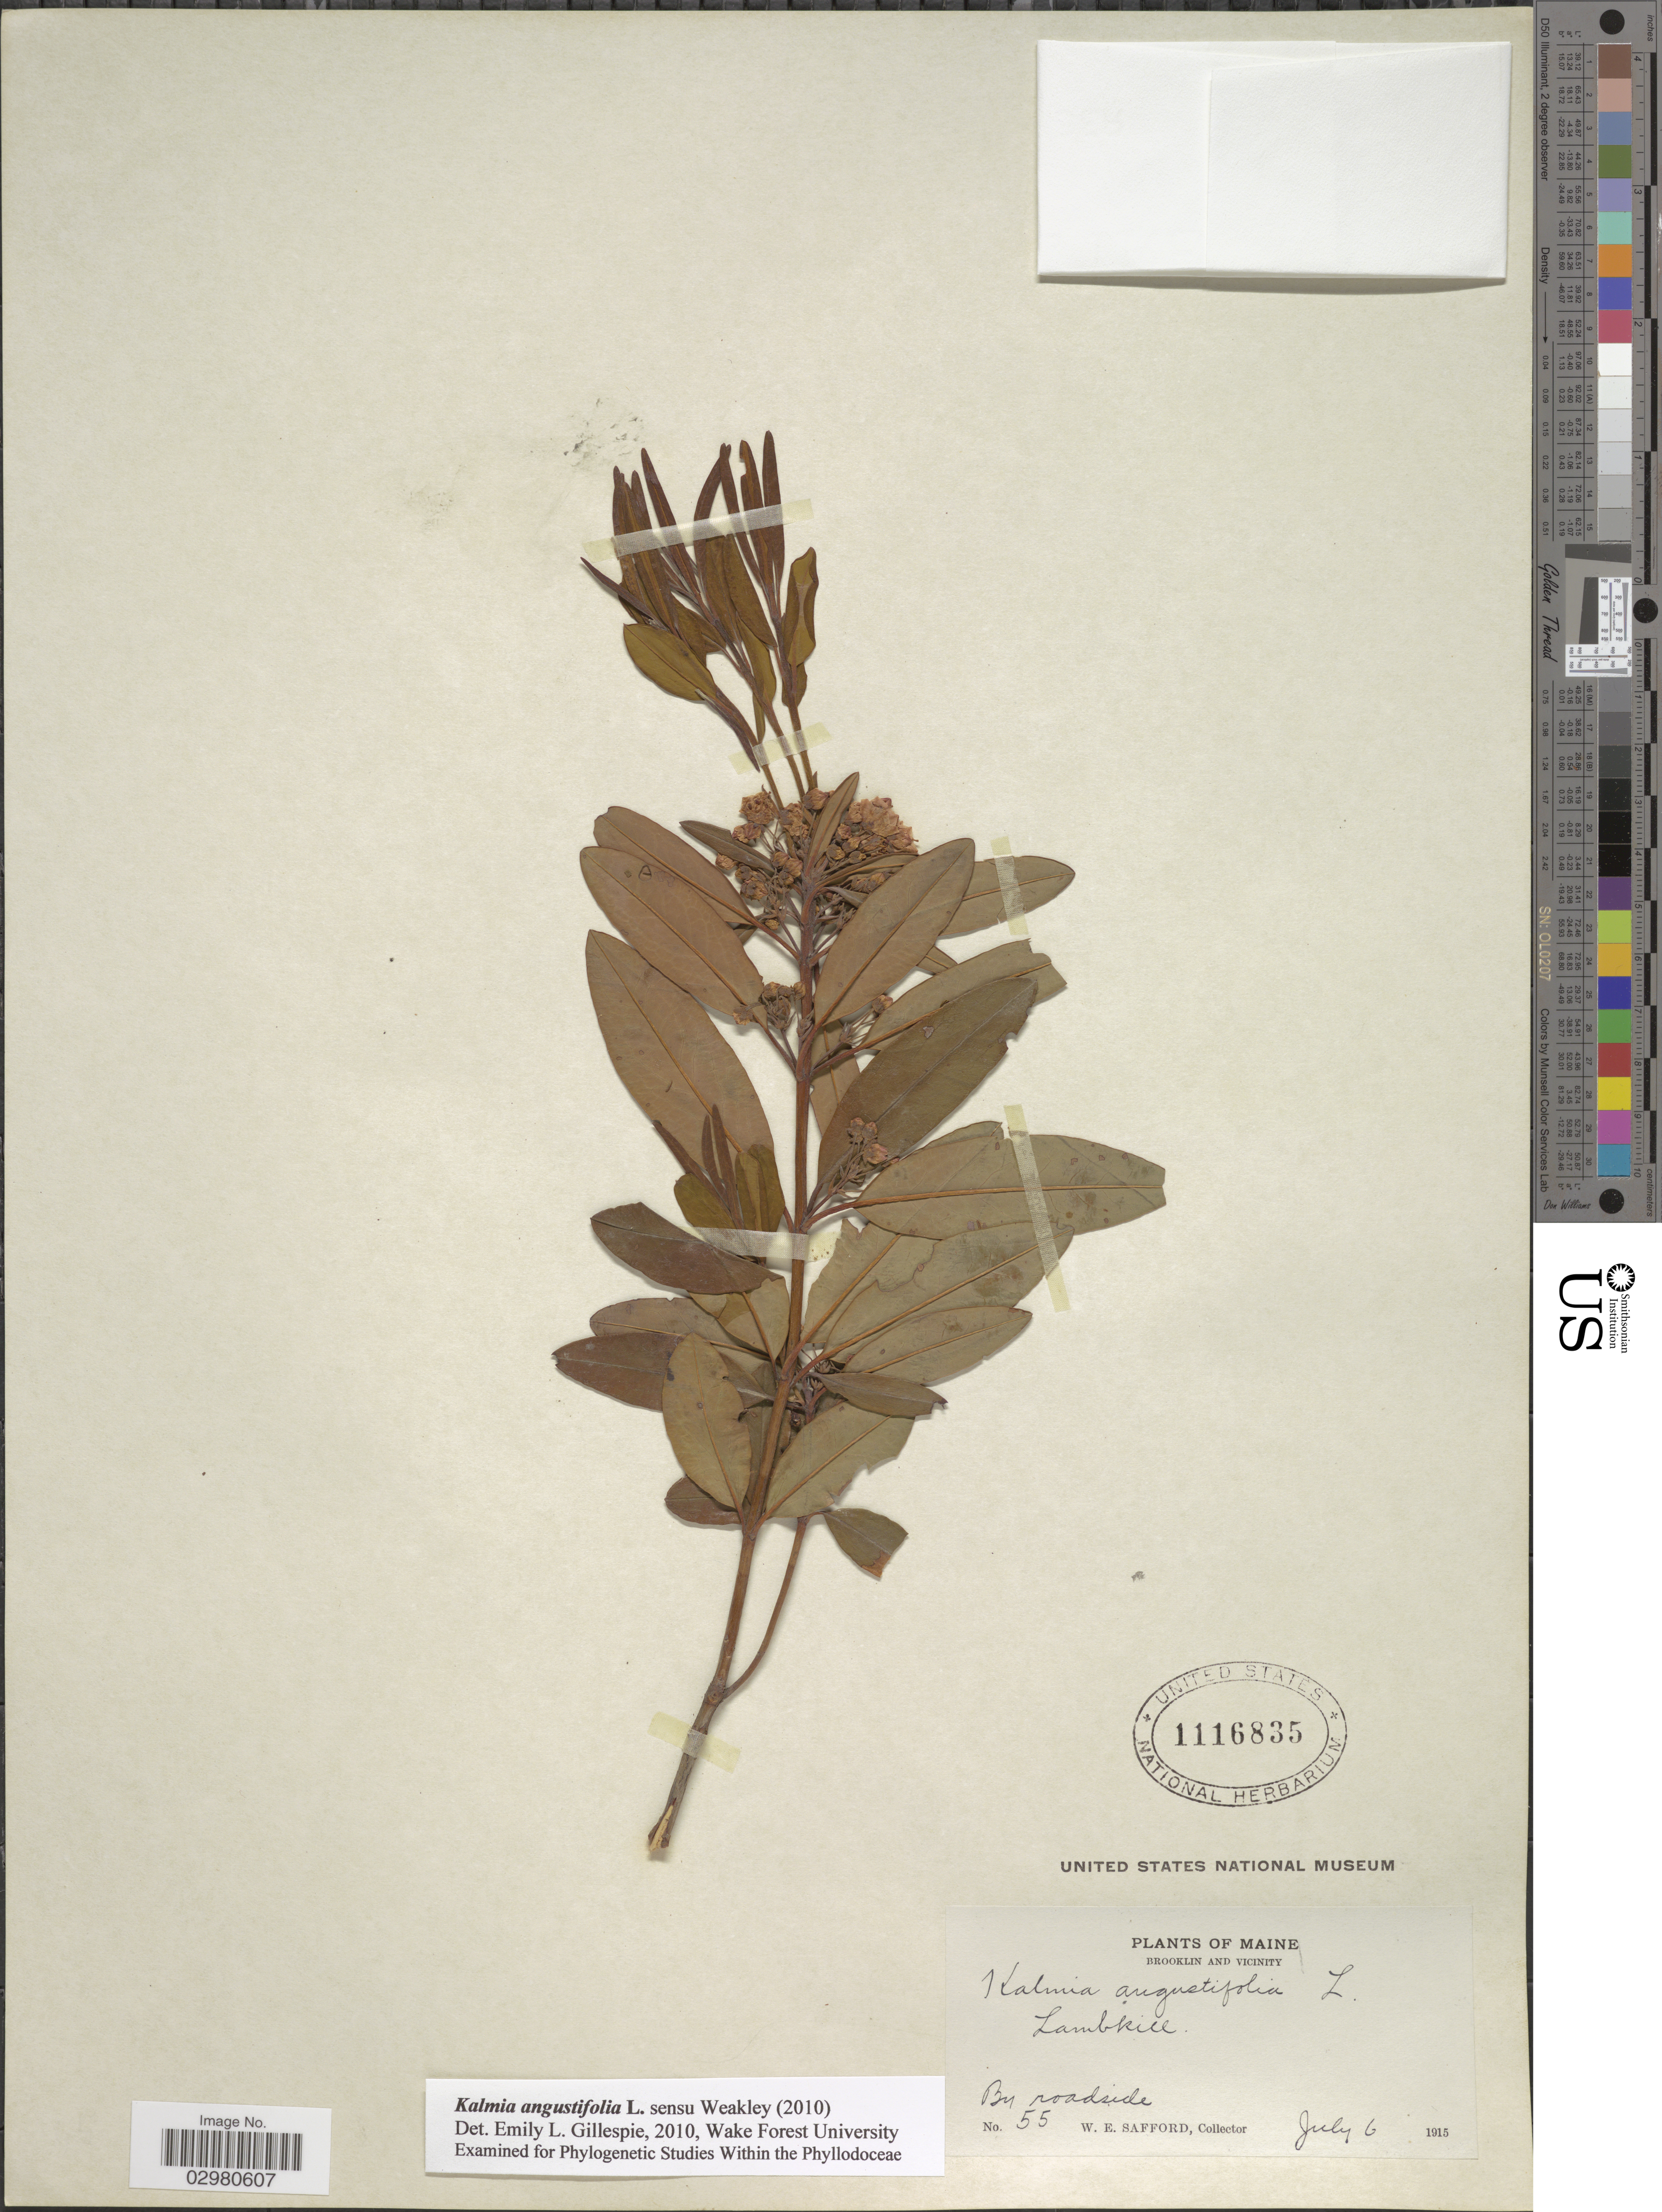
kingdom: Plantae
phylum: Tracheophyta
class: Magnoliopsida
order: Ericales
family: Ericaceae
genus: Kalmia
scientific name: Kalmia angustifolia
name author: L.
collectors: W. E. Safford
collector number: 55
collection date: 1915-07-06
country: United States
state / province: Maine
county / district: Hancock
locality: Brooklin and vicinity.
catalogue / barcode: US 1116835